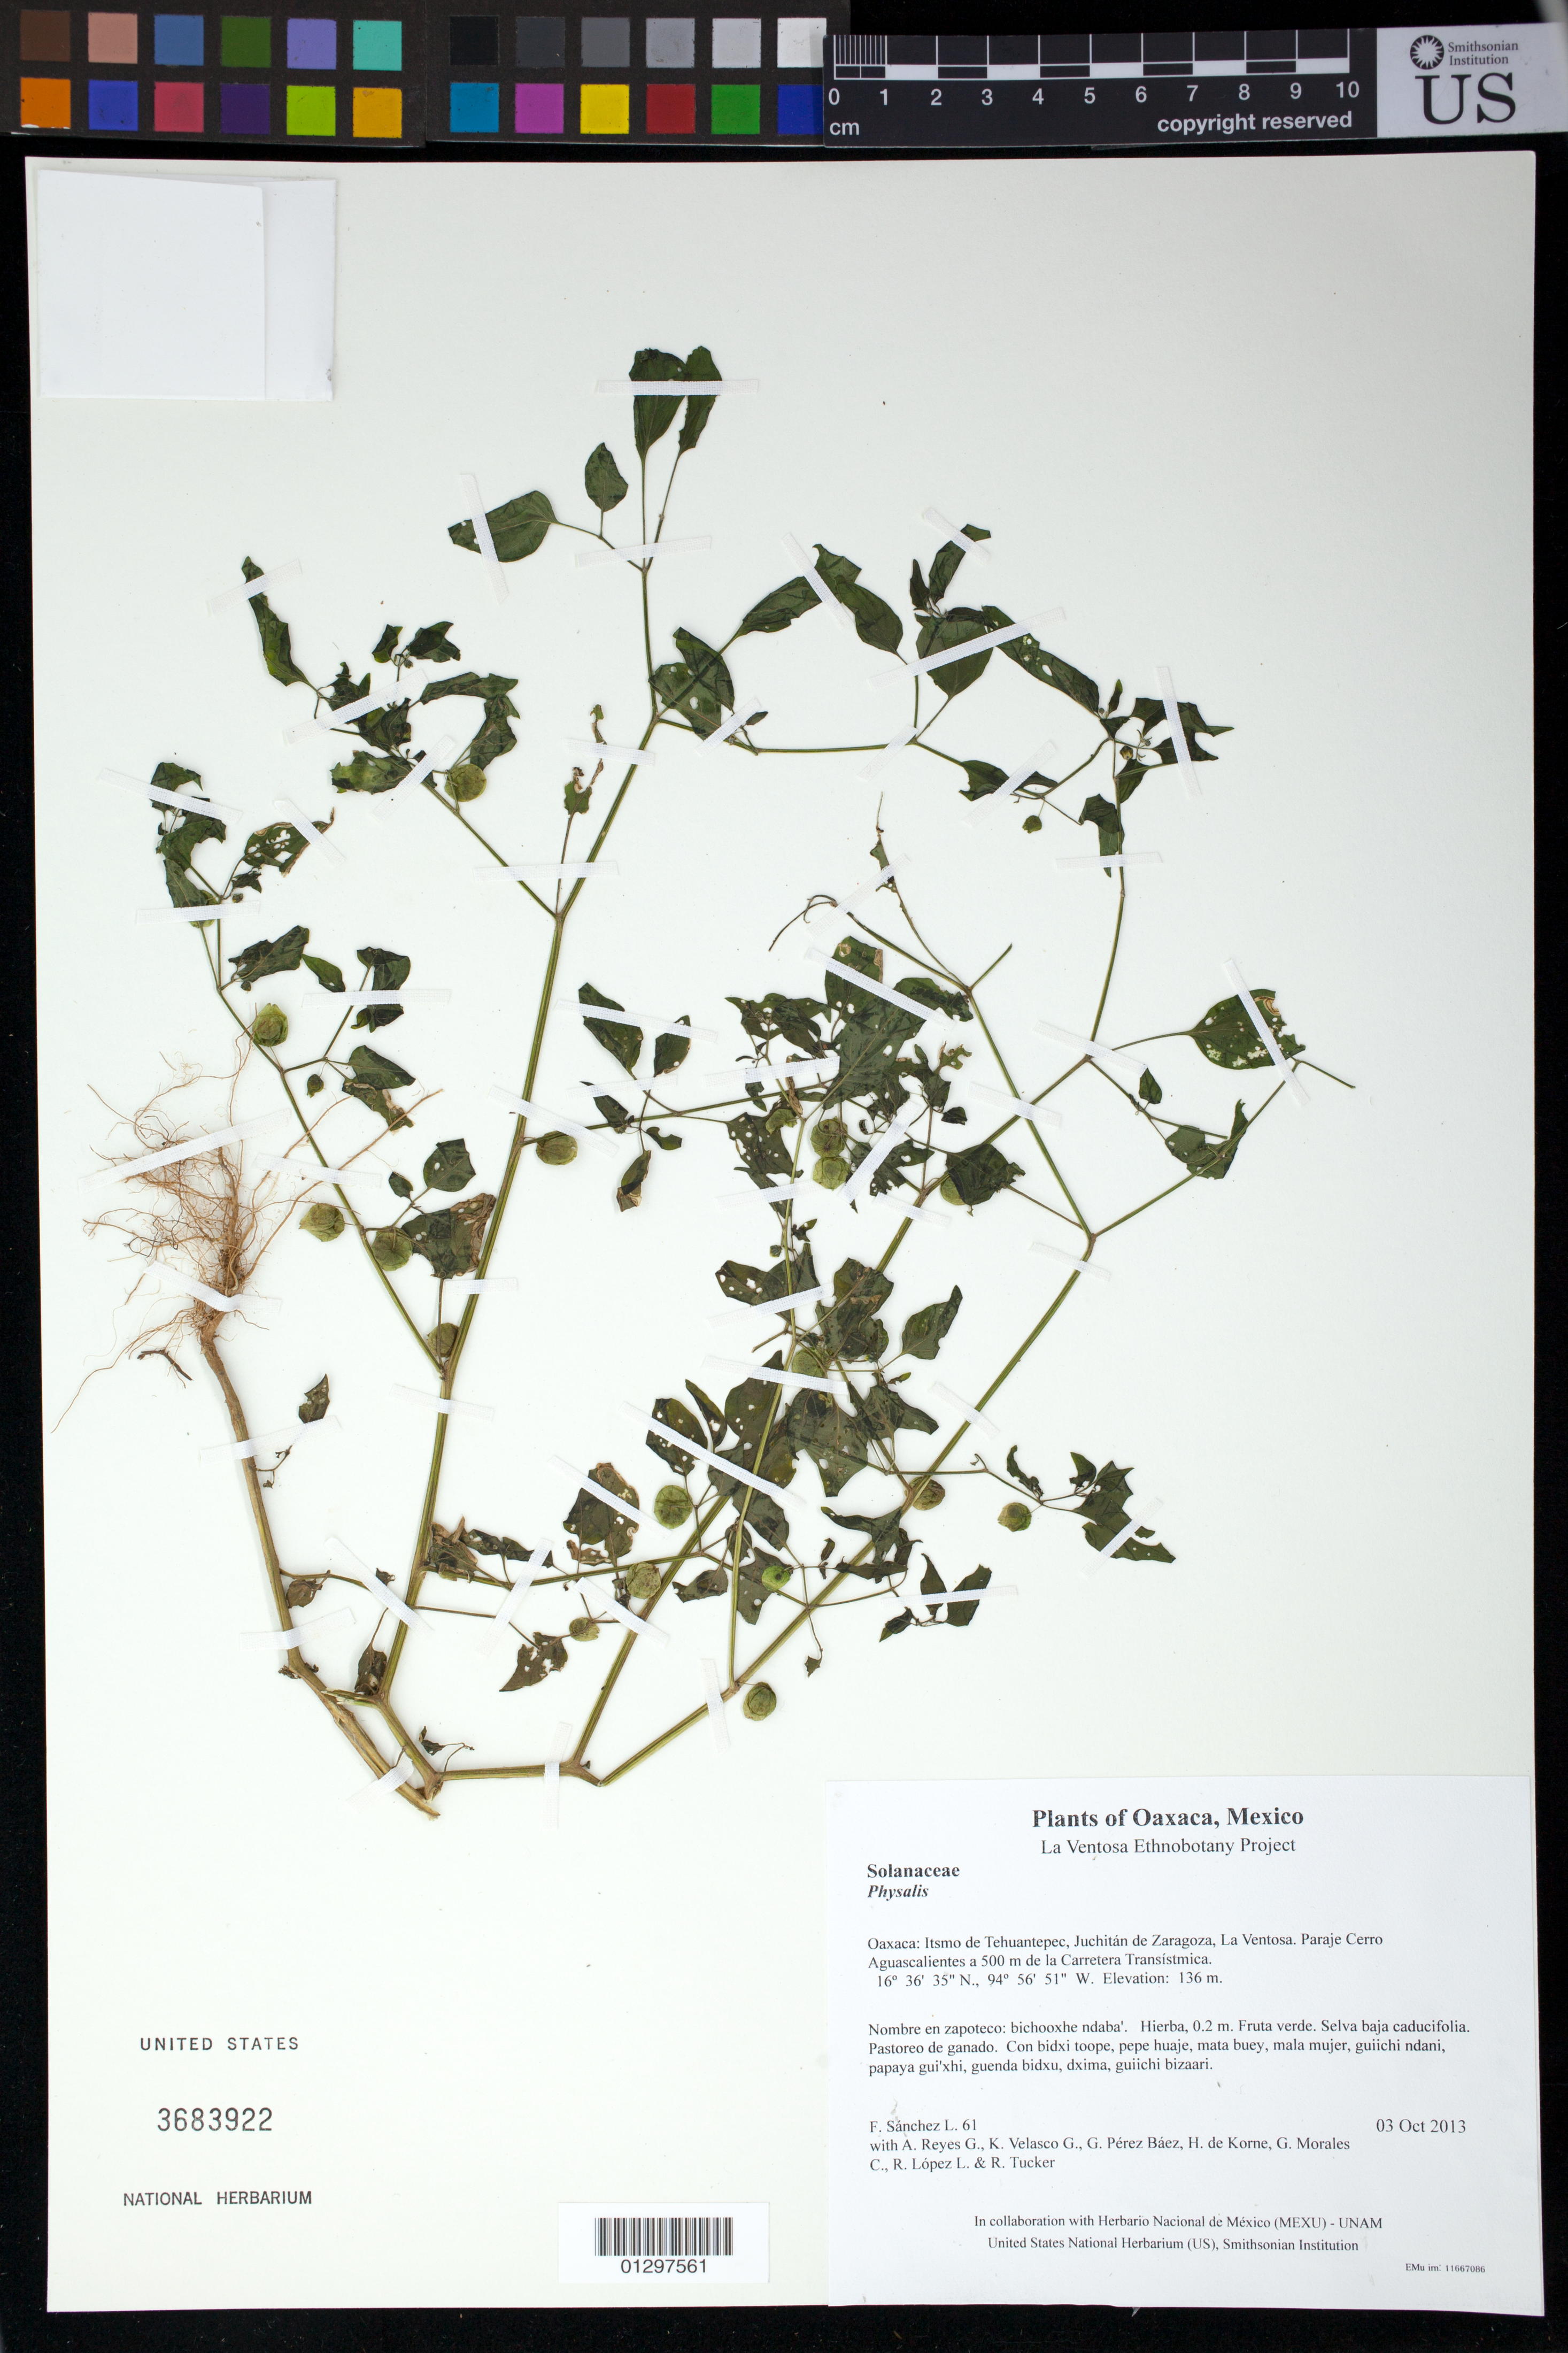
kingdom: Plantae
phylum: Tracheophyta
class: Magnoliopsida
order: Solanales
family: Solanaceae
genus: Margaranthus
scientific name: Margaranthus solanaceus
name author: Schltdl.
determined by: Velasco G., Kenia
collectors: F. Sánchez L., A. Reyes G., K. Velasco G., G. Pérez Báez, H. de Korne, G. Morales C., R. López L. & R. Tucker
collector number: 61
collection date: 2013-10-03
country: Mexico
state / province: Oaxaca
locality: Itsmo de Tehuantepec, Juchitán de Zaragoza, La Ventosa. Paraje Cerro Aguascalientes a 500 m de la Carretera Transístmica.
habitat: Selva baja caducifolia. Pastoreo de ganado.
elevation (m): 136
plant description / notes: MEXU, US; Guixi bandaga. 0.2 m. Cuaananaxhi naga'.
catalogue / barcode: US 3683922